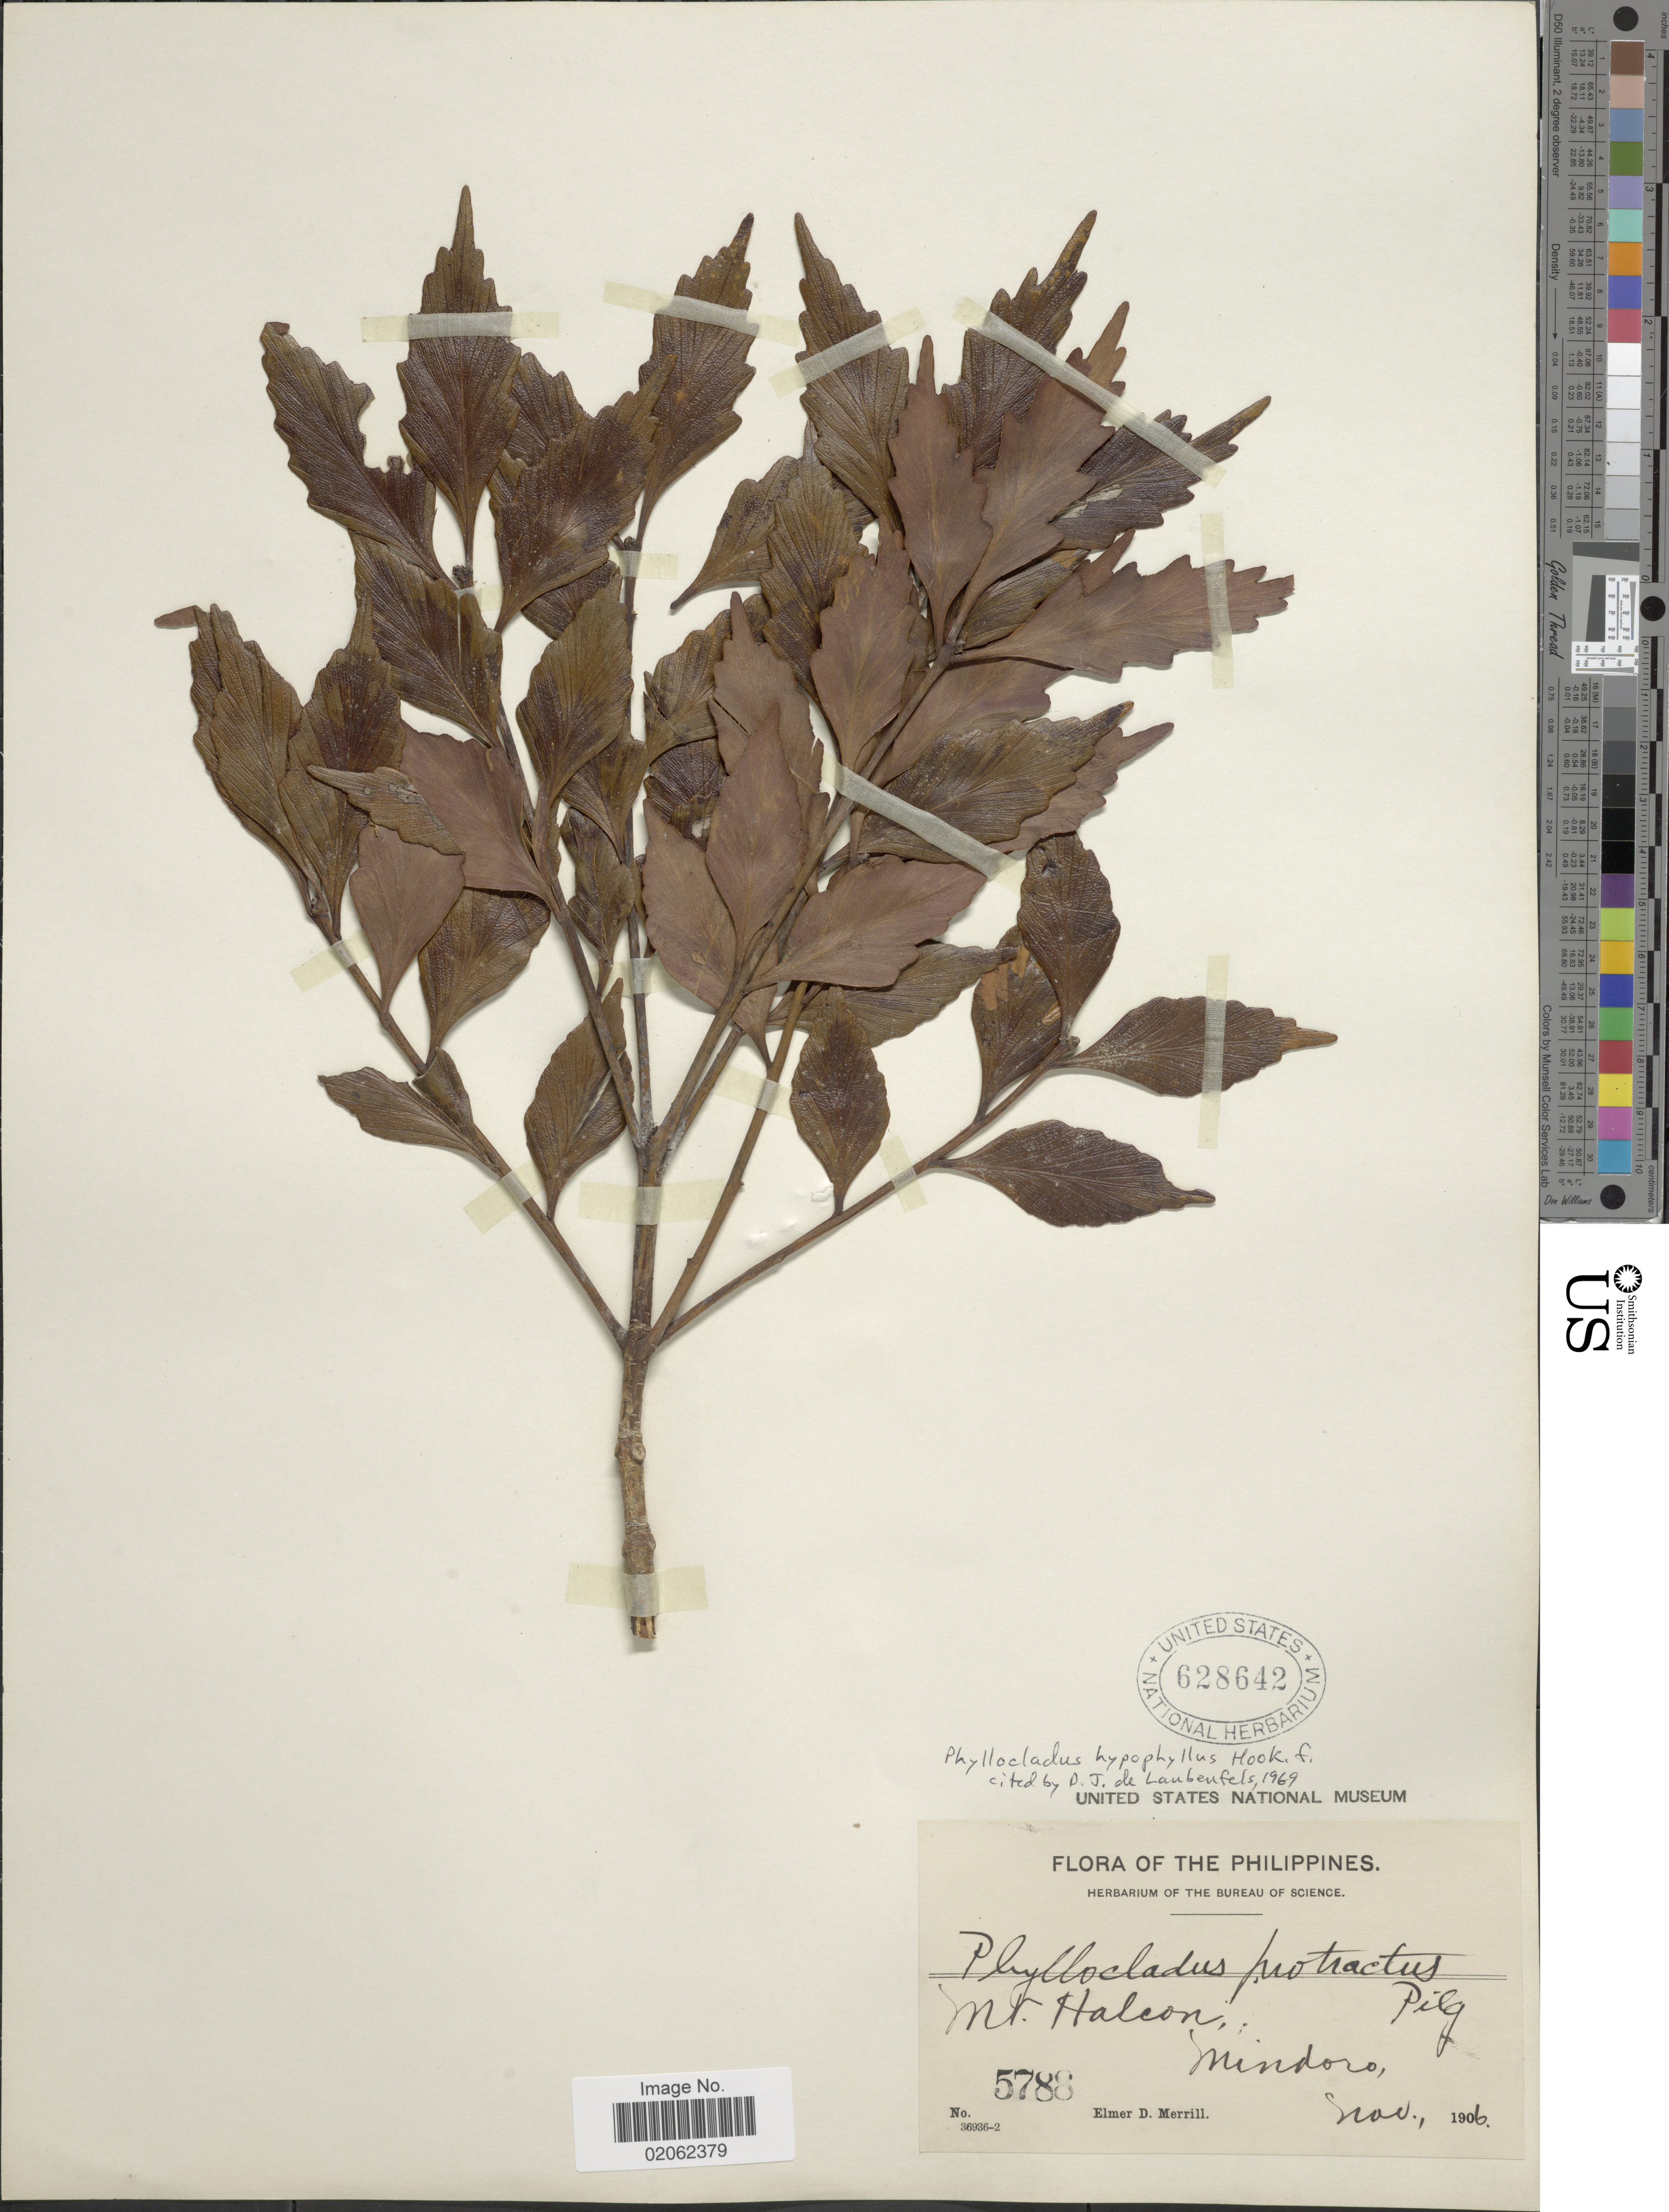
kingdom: Plantae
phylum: Tracheophyta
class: Pinopsida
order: Pinales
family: Phyllocladaceae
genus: Phyllocladus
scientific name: Phyllocladus hypophyllus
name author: Hook. f.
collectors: E. D. Merrill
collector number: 5788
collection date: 1906-11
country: Philippines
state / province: Mimaropa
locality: Mt Halcon, Mindoro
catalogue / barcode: US 628642